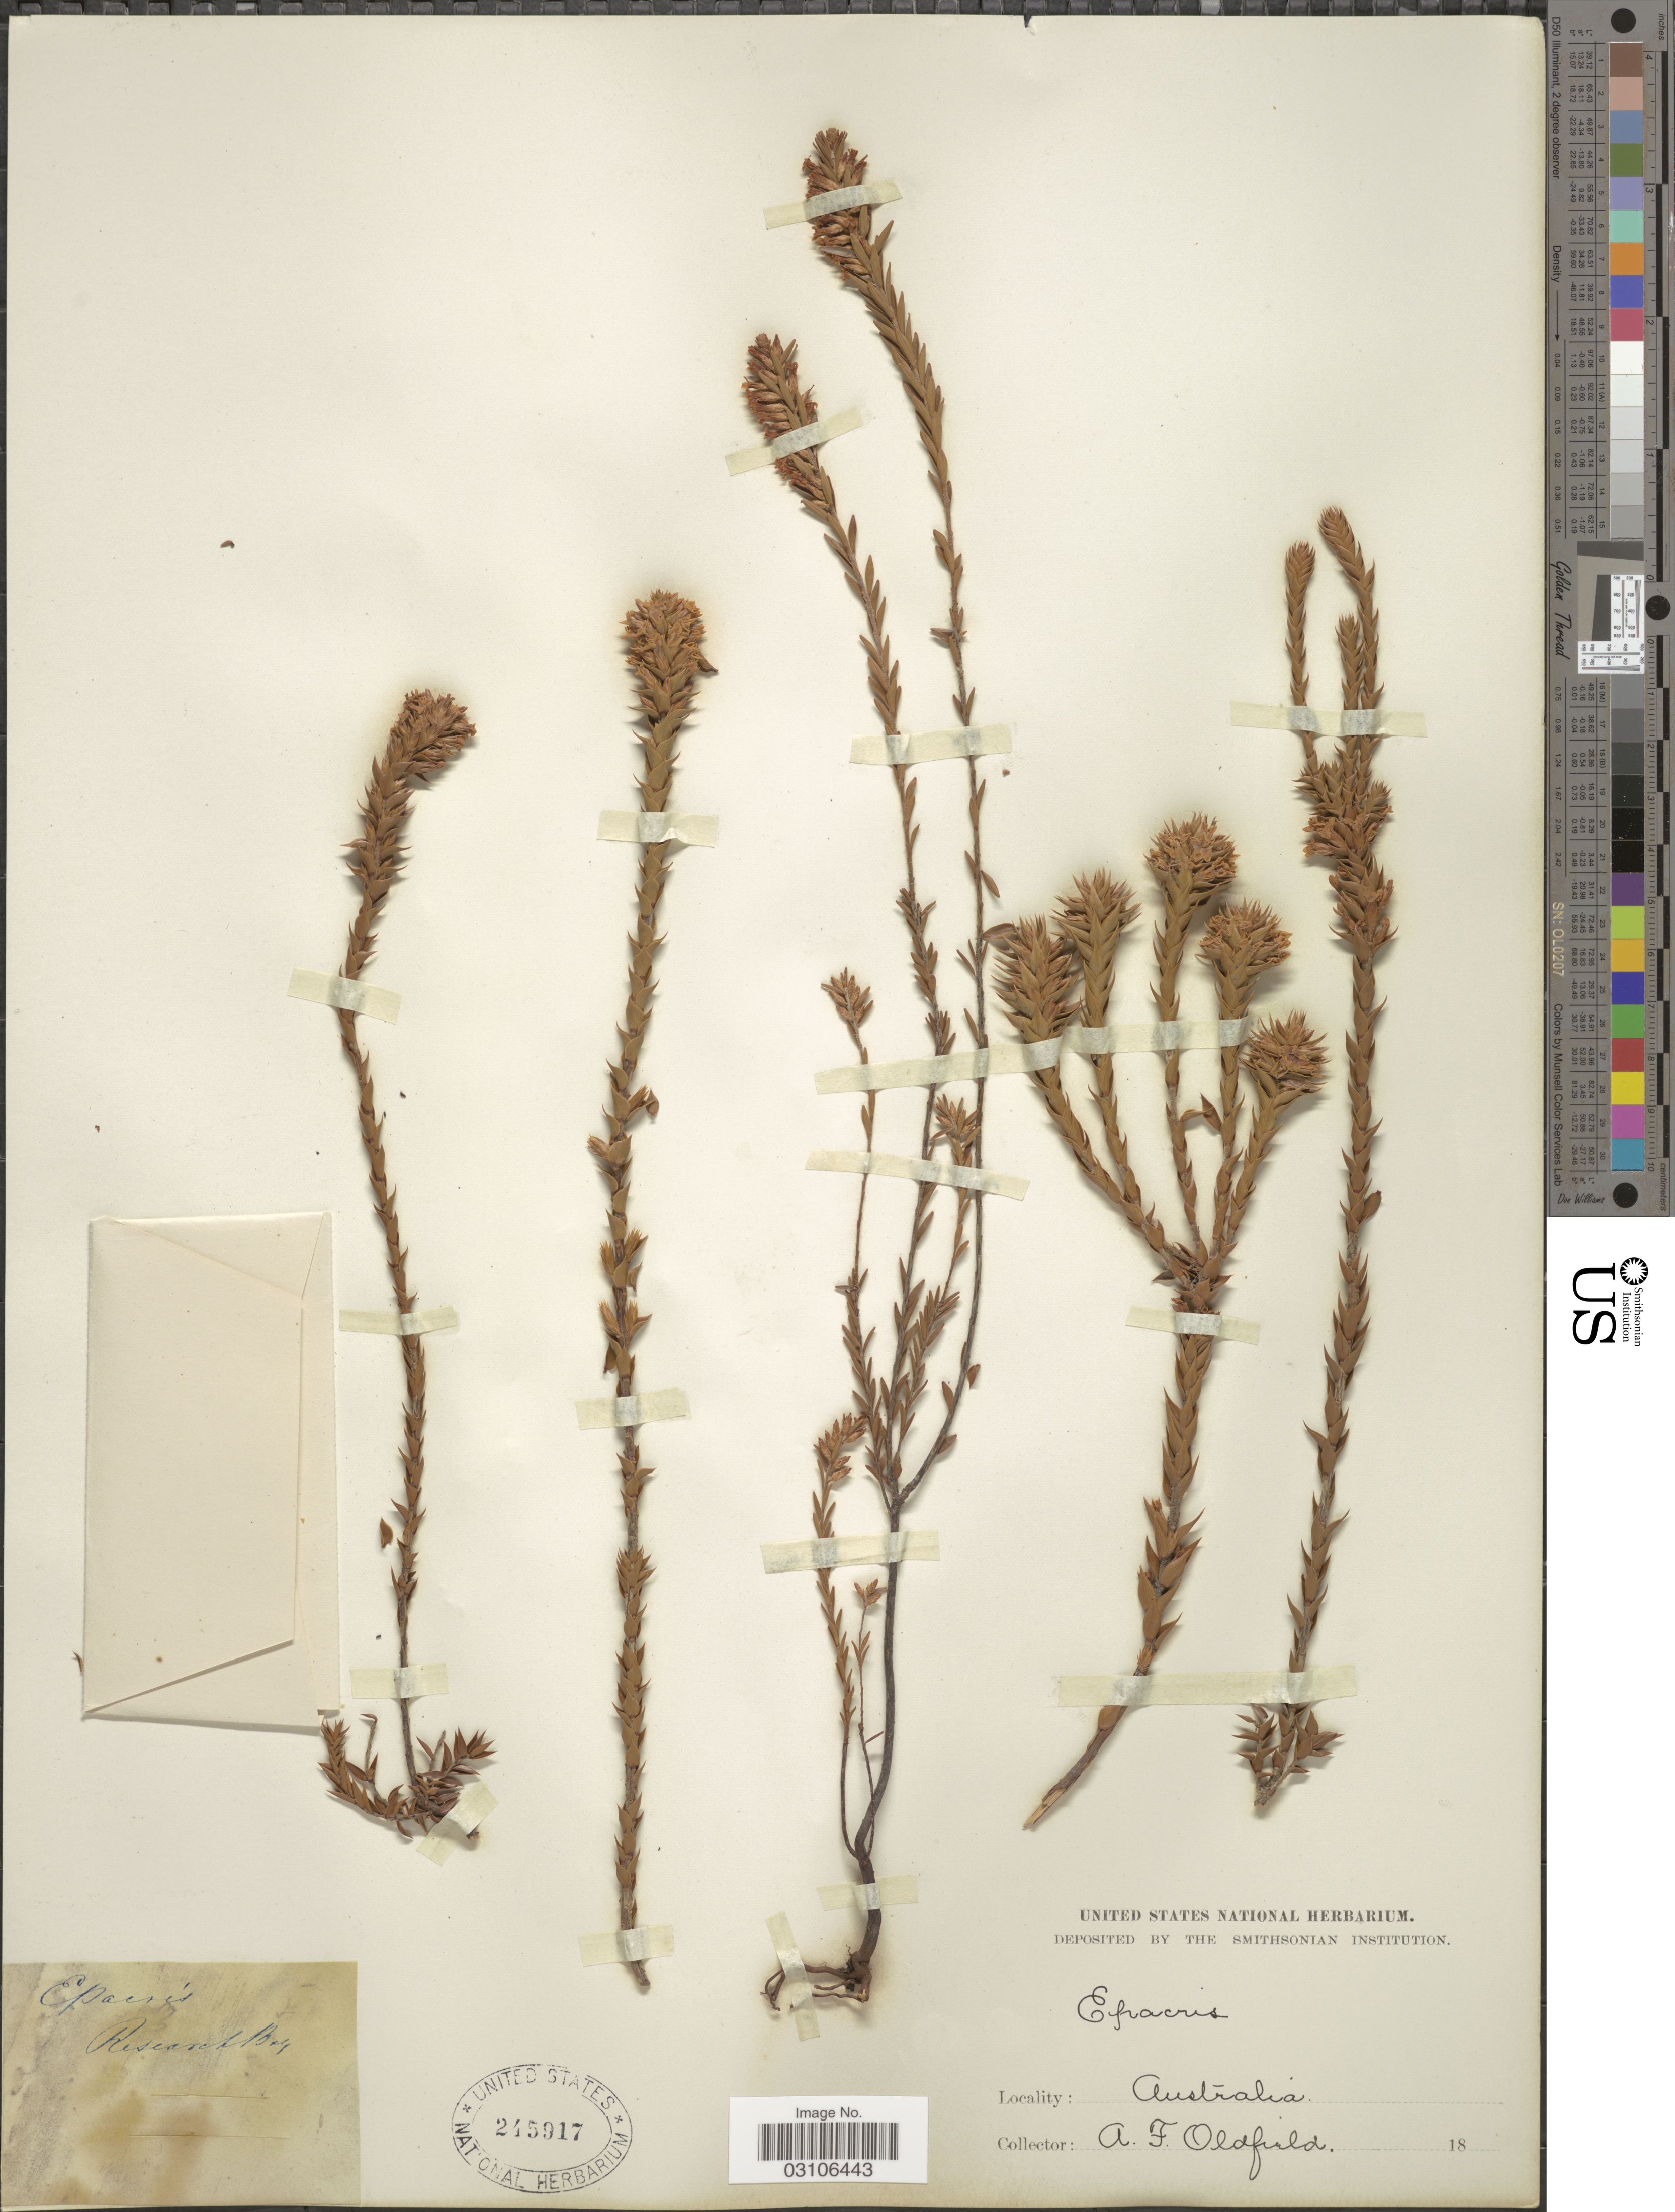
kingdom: Plantae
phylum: Tracheophyta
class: Magnoliopsida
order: Ericales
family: Ericaceae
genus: Epacris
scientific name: Epacris sp.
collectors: A. Oldfield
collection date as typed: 18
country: Australia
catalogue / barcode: US 245917